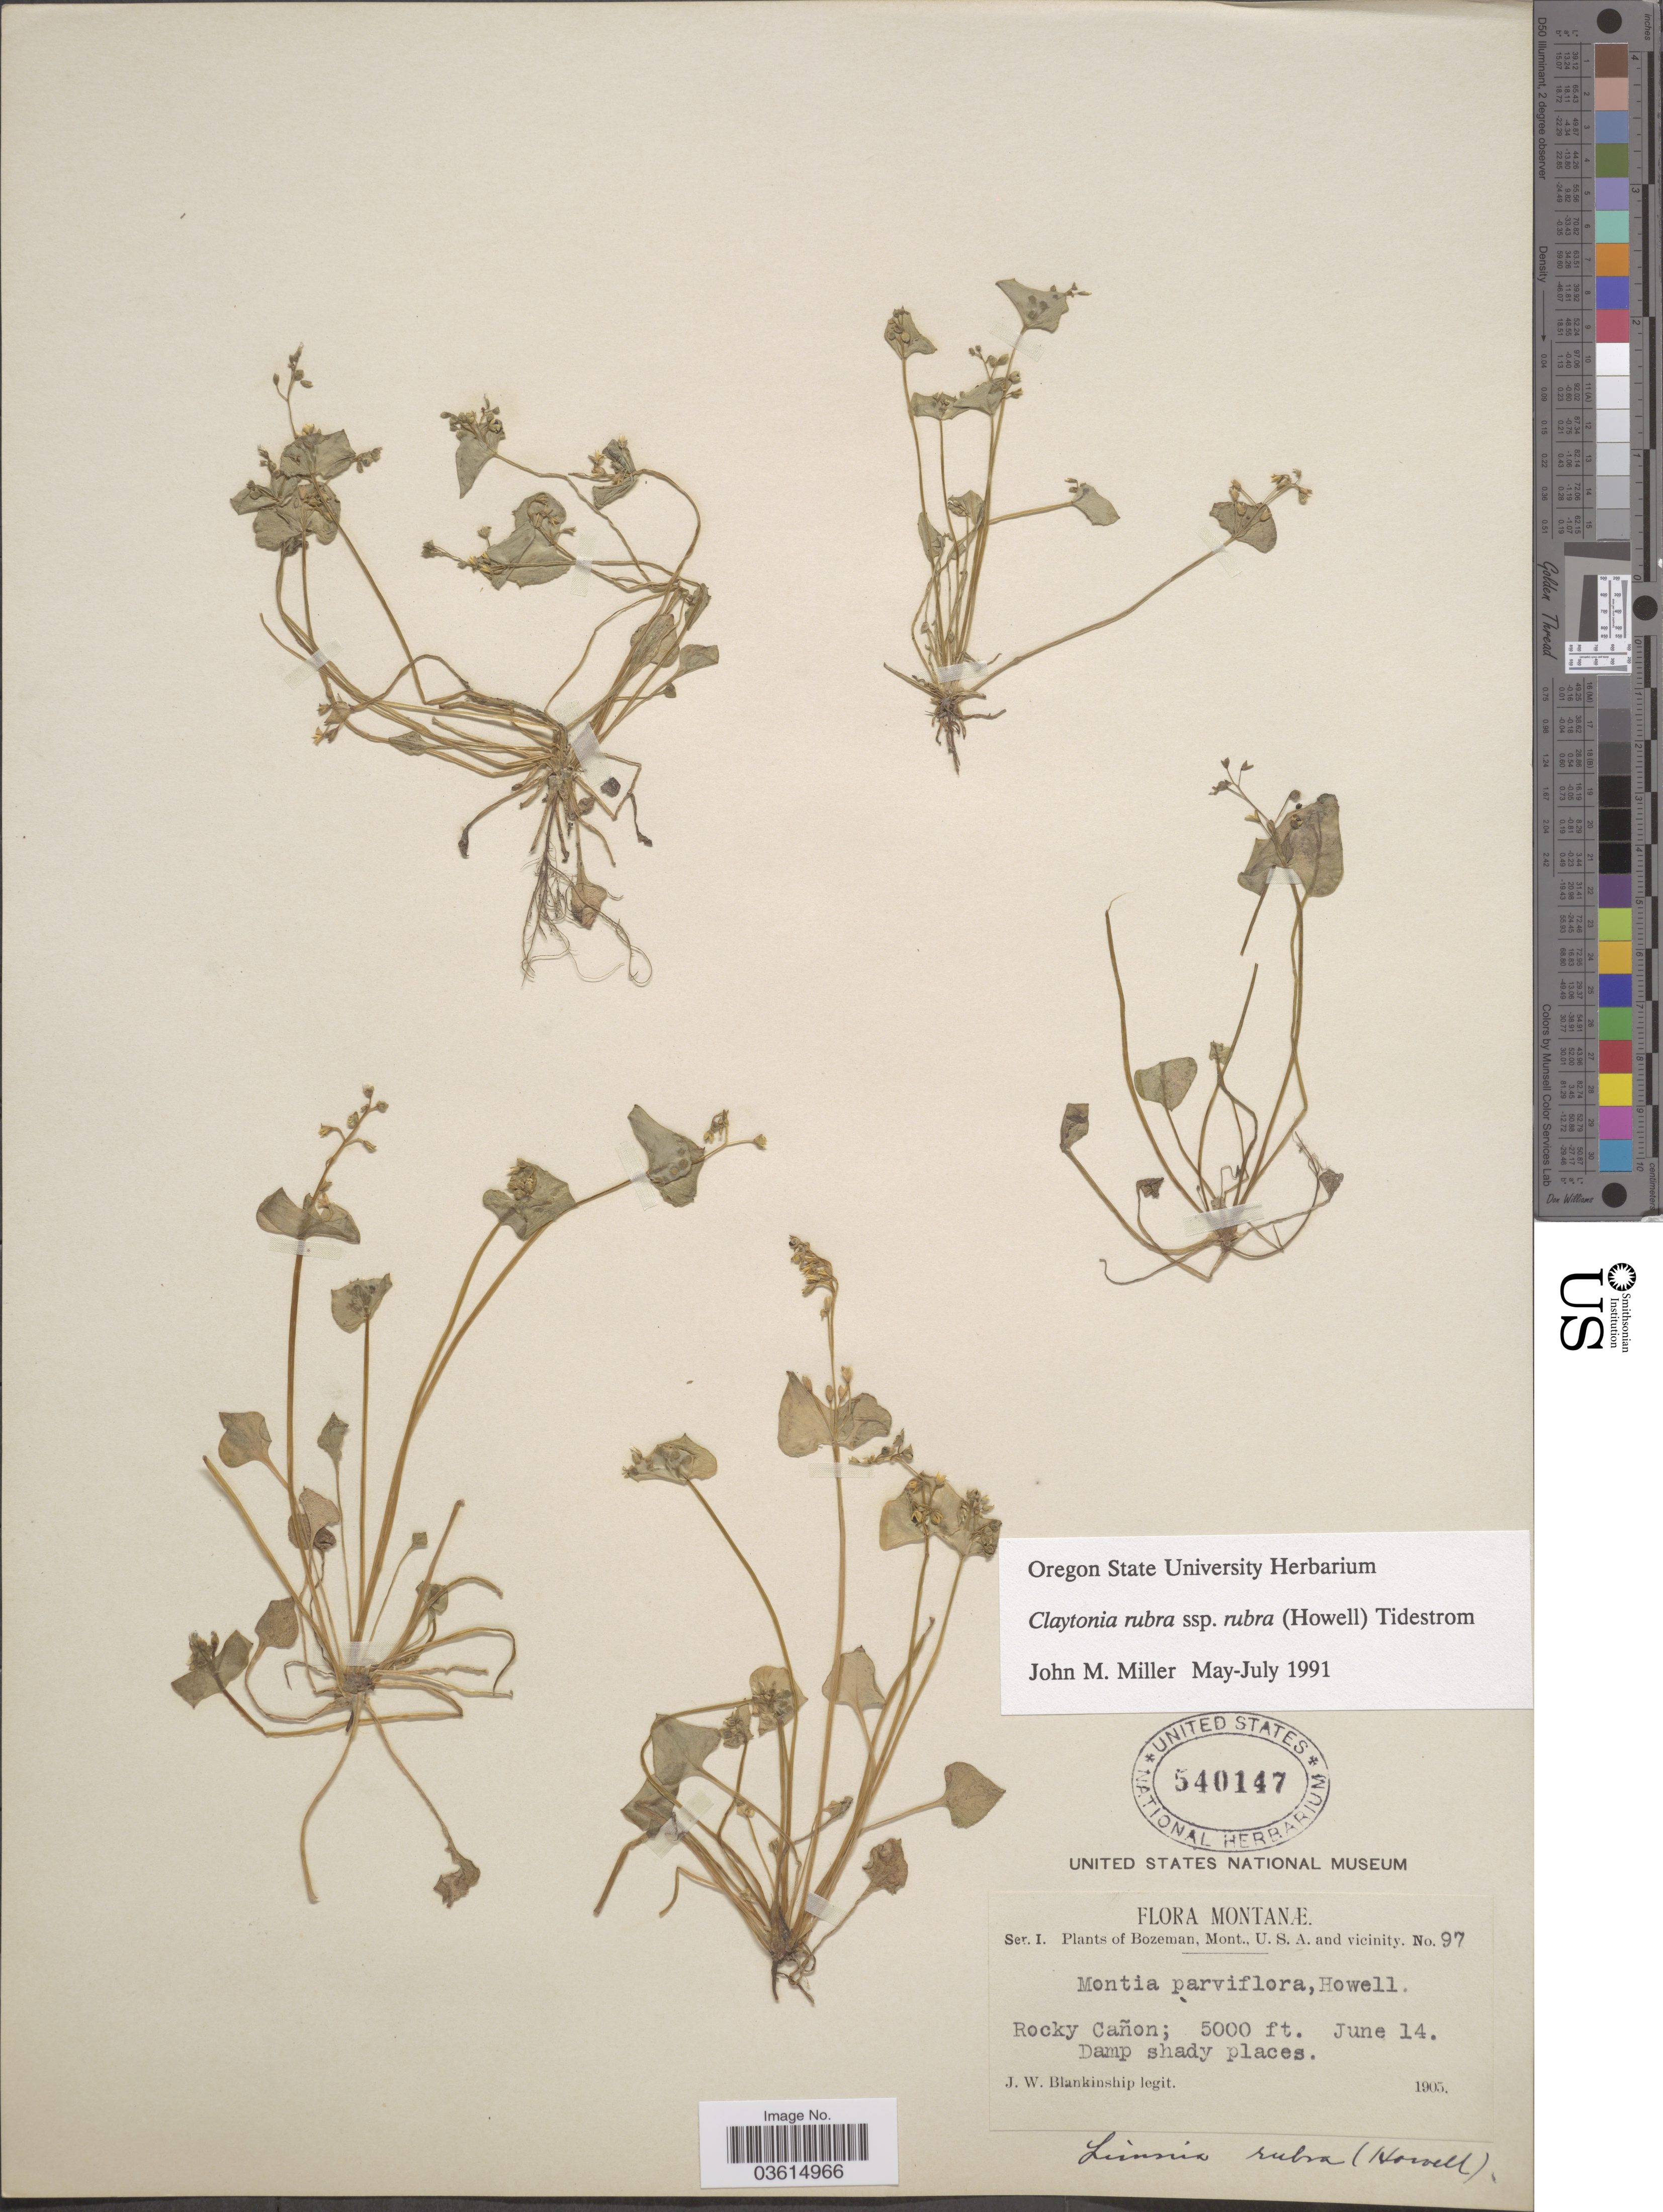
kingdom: Plantae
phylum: Tracheophyta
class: Magnoliopsida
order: Caryophyllales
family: Montiaceae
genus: Claytonia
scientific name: Claytonia rubra subsp. rubra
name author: (Howell) Tidestr.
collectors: J. W. Blankinship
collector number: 97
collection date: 1905-06-14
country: United States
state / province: Montana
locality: Bozeman. U. S. A. and vicinity. Rocky Cañon.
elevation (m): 1524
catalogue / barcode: US 540147